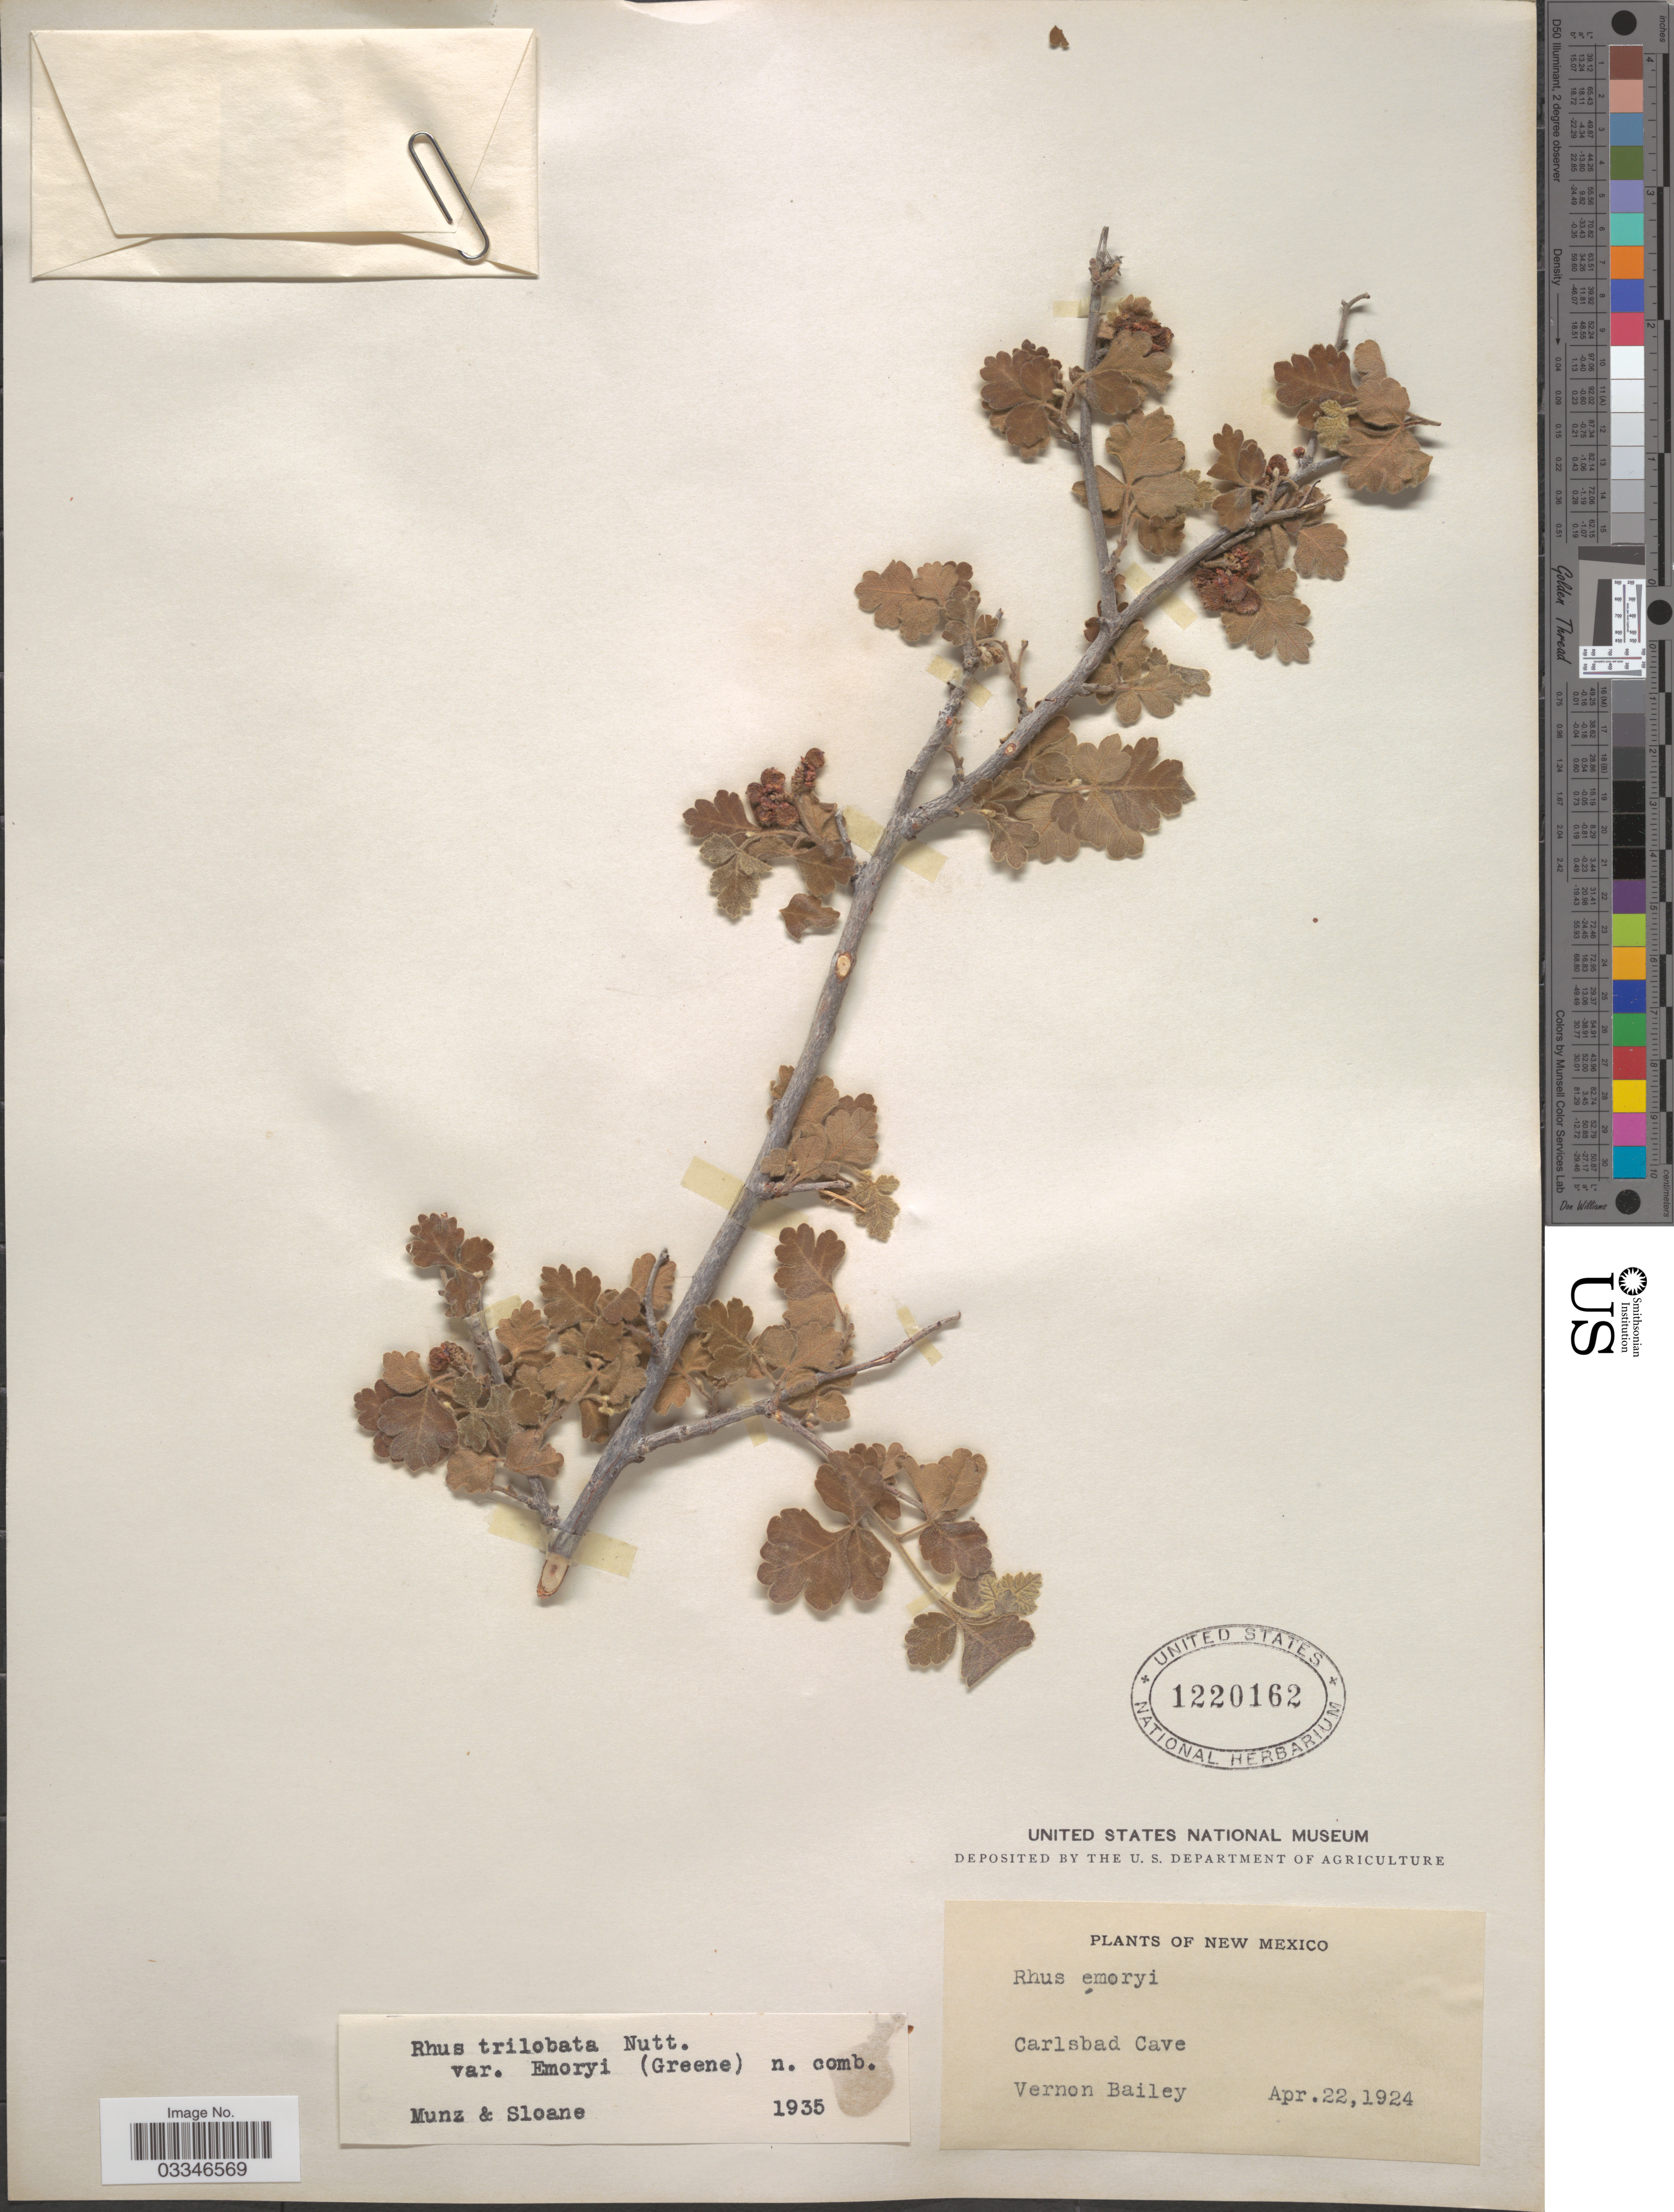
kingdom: Plantae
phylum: Tracheophyta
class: Magnoliopsida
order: Sapindales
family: Anacardiaceae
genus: Rhus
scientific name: Rhus trilobata var. pilosissima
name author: Engl.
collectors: V. O. Bailey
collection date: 1924-04-22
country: United States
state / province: New Mexico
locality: Carlsbad Cave.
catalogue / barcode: US 1220162